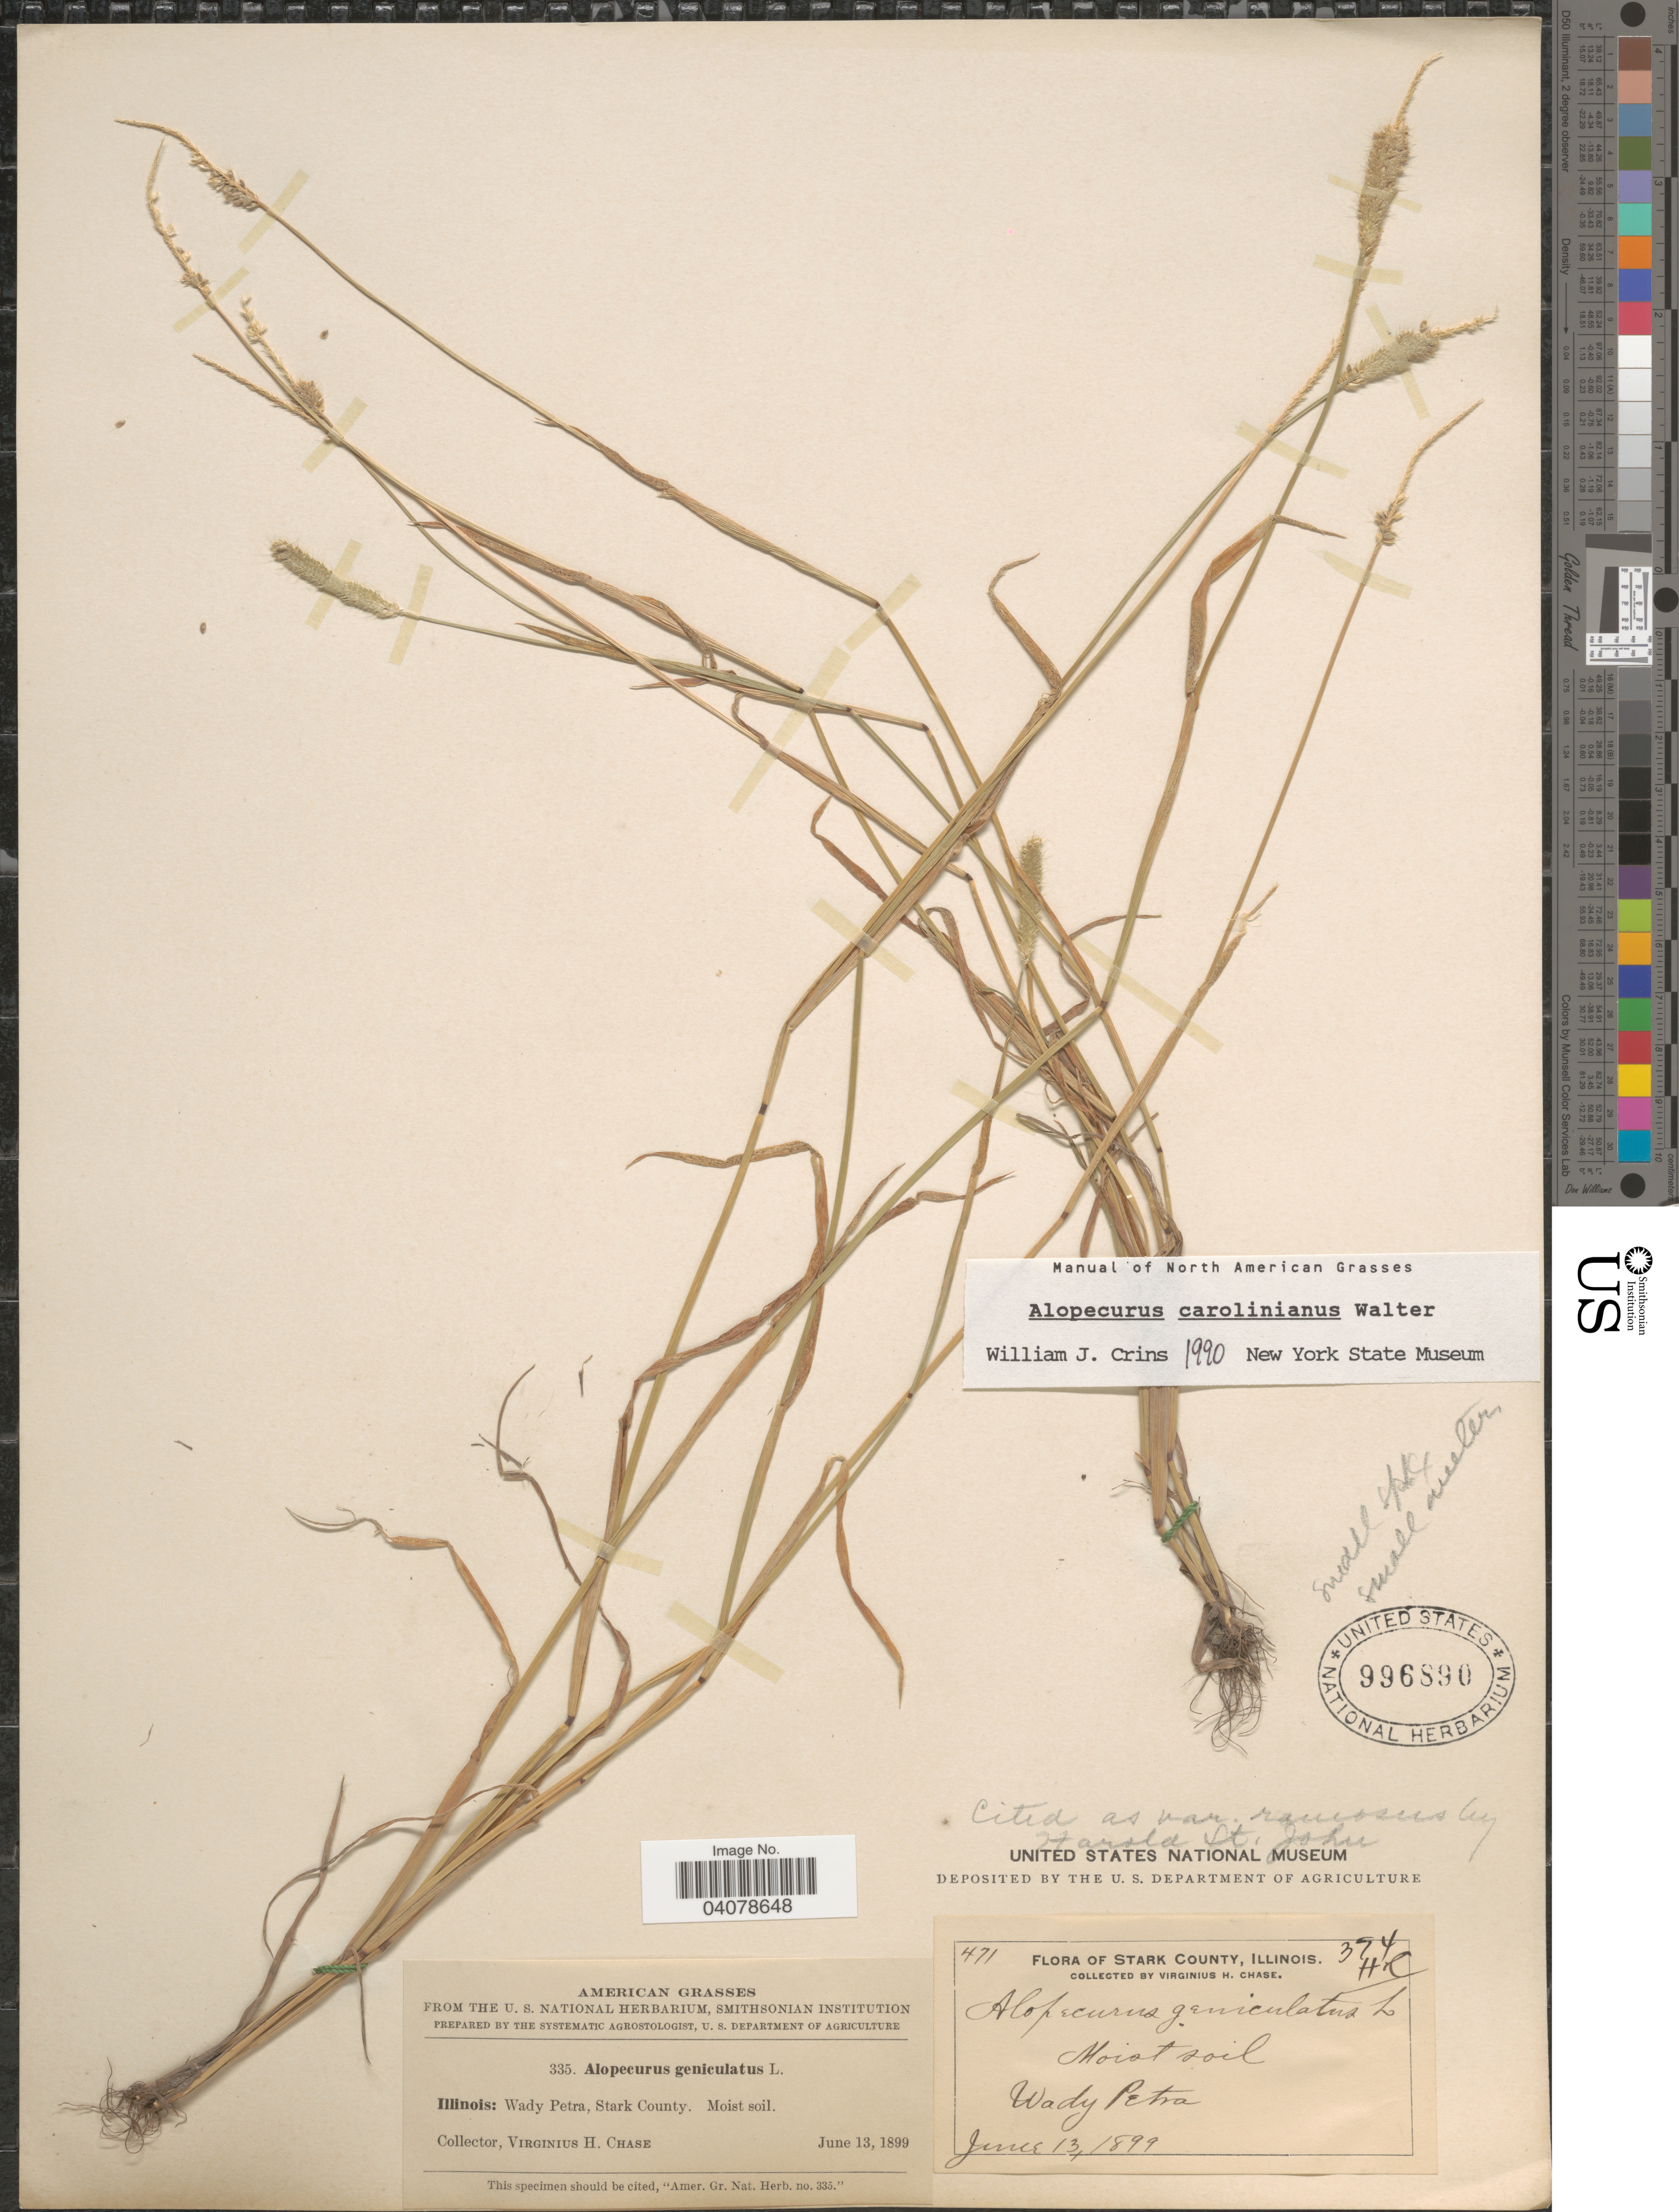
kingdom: Plantae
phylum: Tracheophyta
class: Liliopsida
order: Poales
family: Poaceae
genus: Alopecurus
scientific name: Alopecurus carolinianus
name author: Walter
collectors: V. H. Chase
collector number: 335/471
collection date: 1899-06-13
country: United States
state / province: Illinois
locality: Stark County. Wady Petra.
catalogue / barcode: US 996890